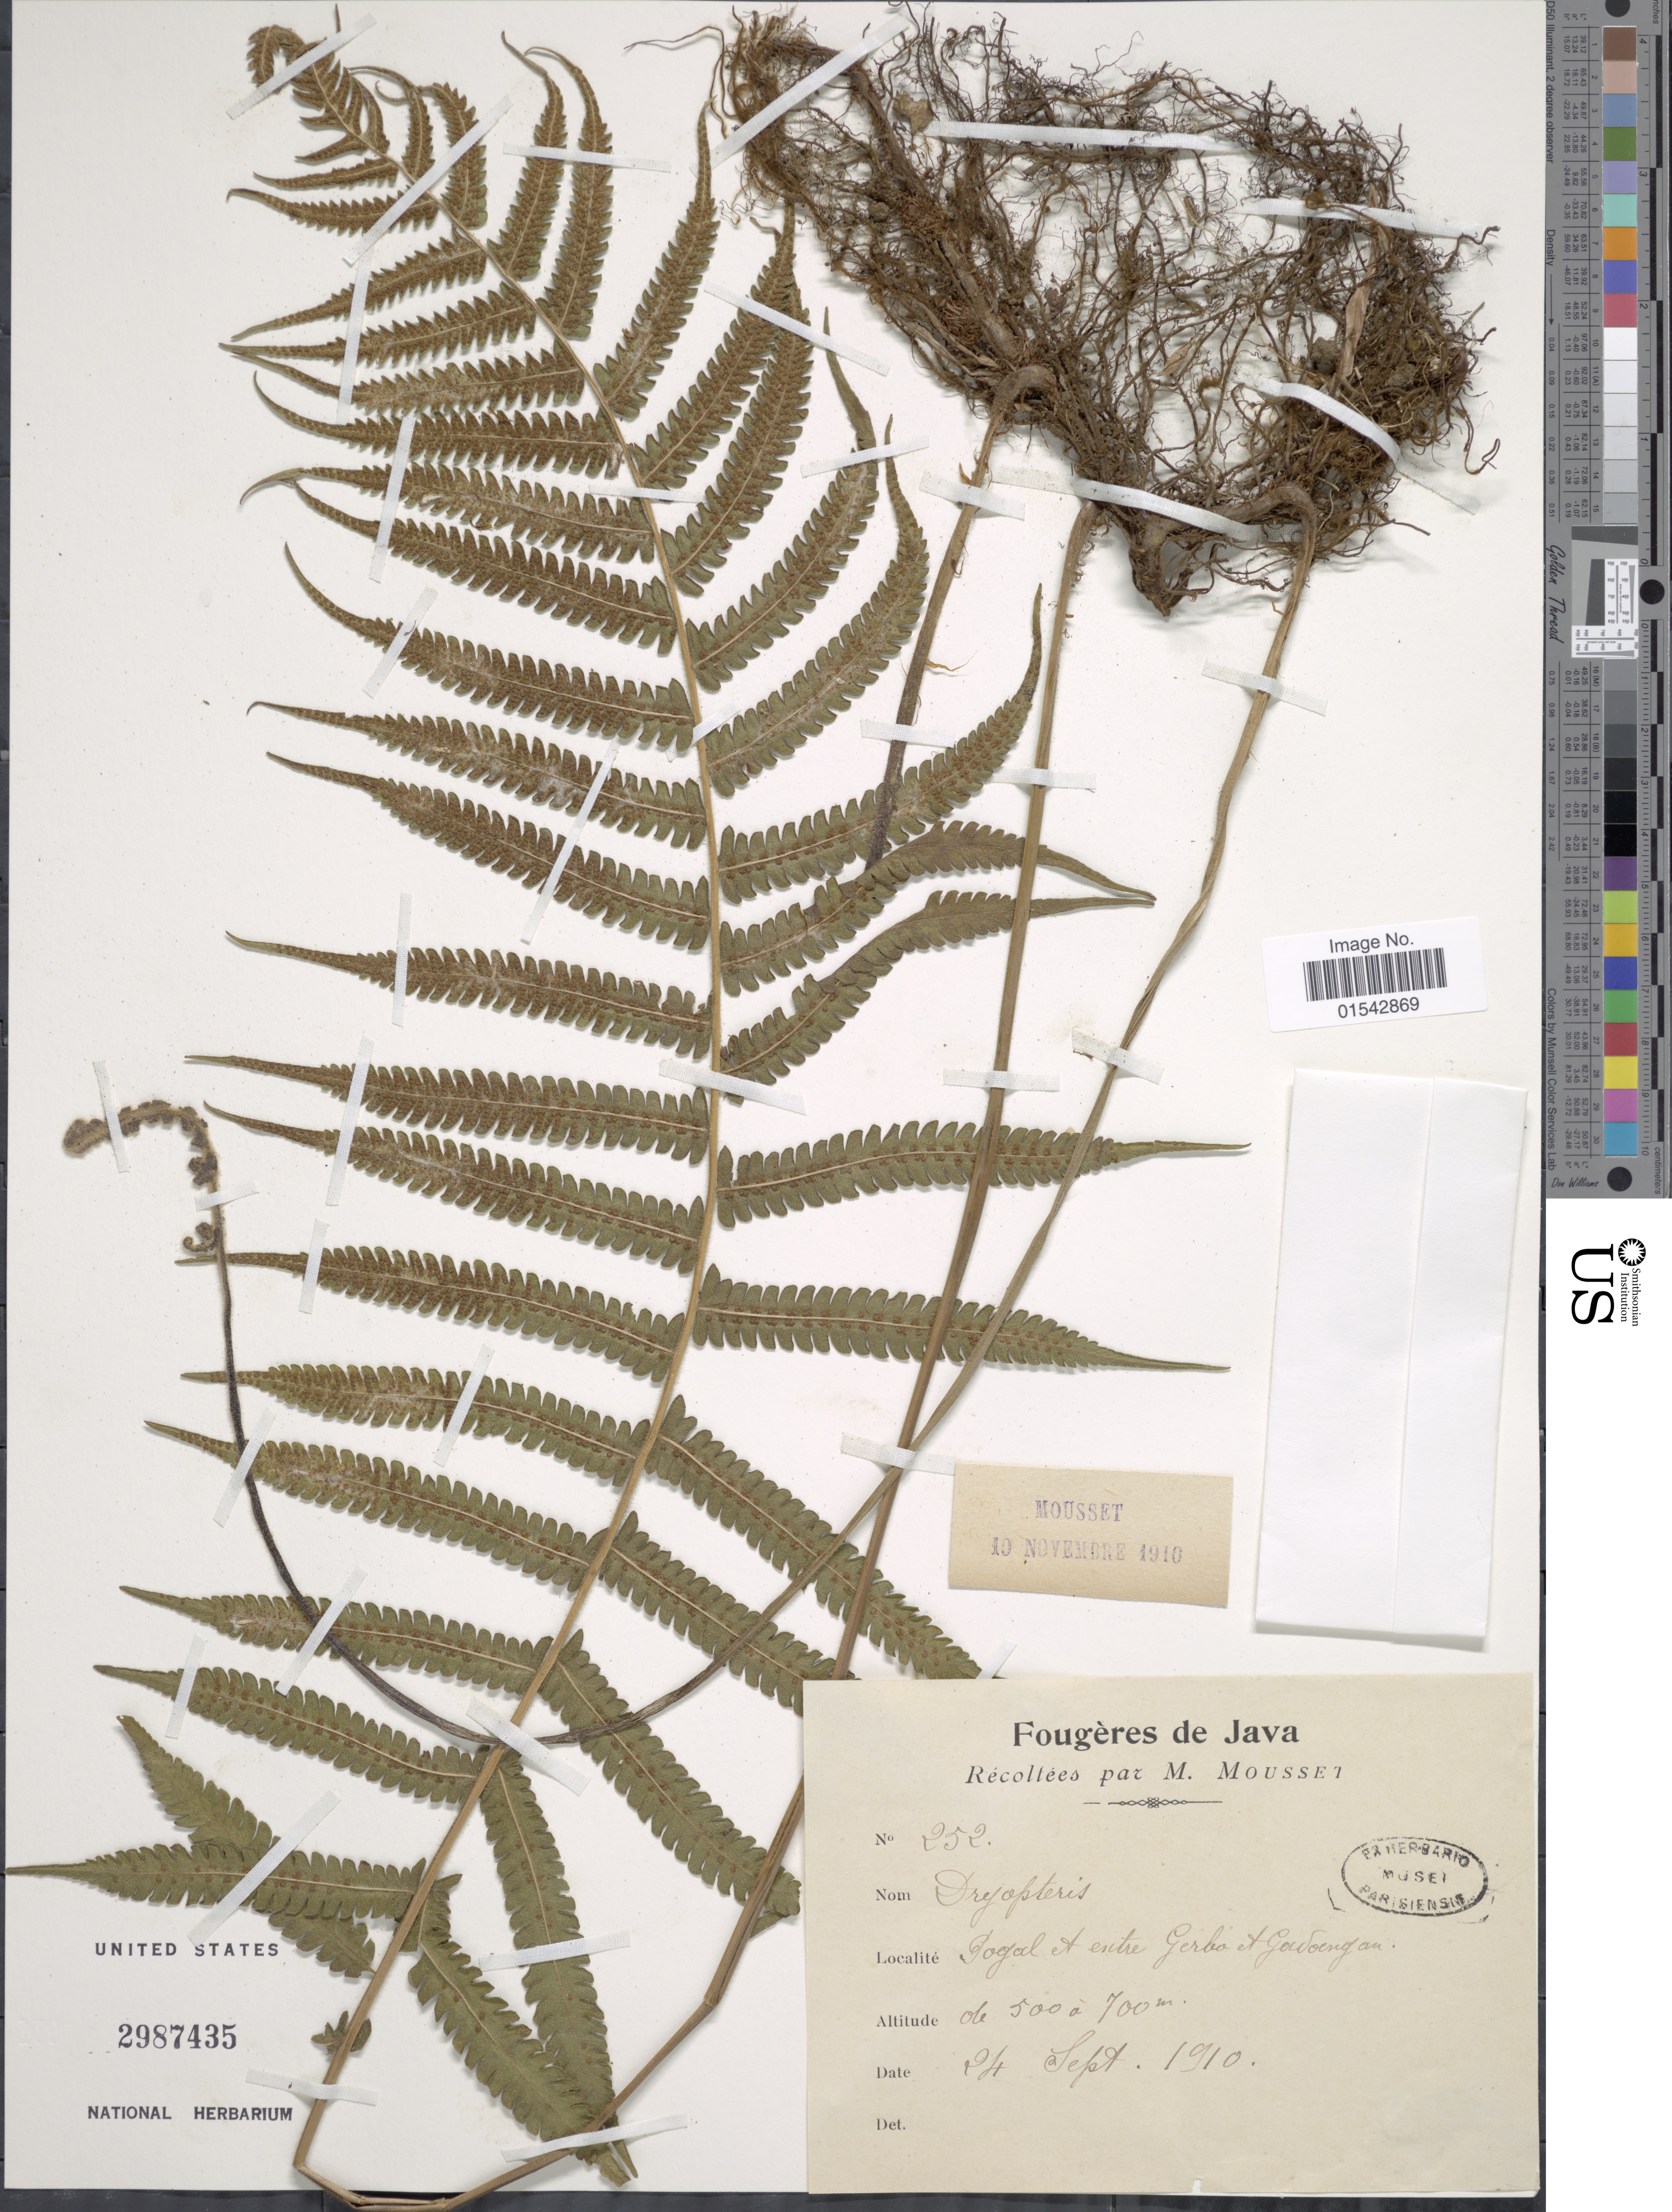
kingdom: Plantae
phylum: Tracheophyta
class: Polypodiopsida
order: Polypodiales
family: Thelypteridaceae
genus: Cyclosorus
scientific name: Cyclosorus sp.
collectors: M. Mousset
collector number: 252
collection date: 1910-09-24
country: Indonesia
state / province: Java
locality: Java, Jogal A entre Gerbo et Gadoengan [interpreted]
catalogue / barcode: US 2987435